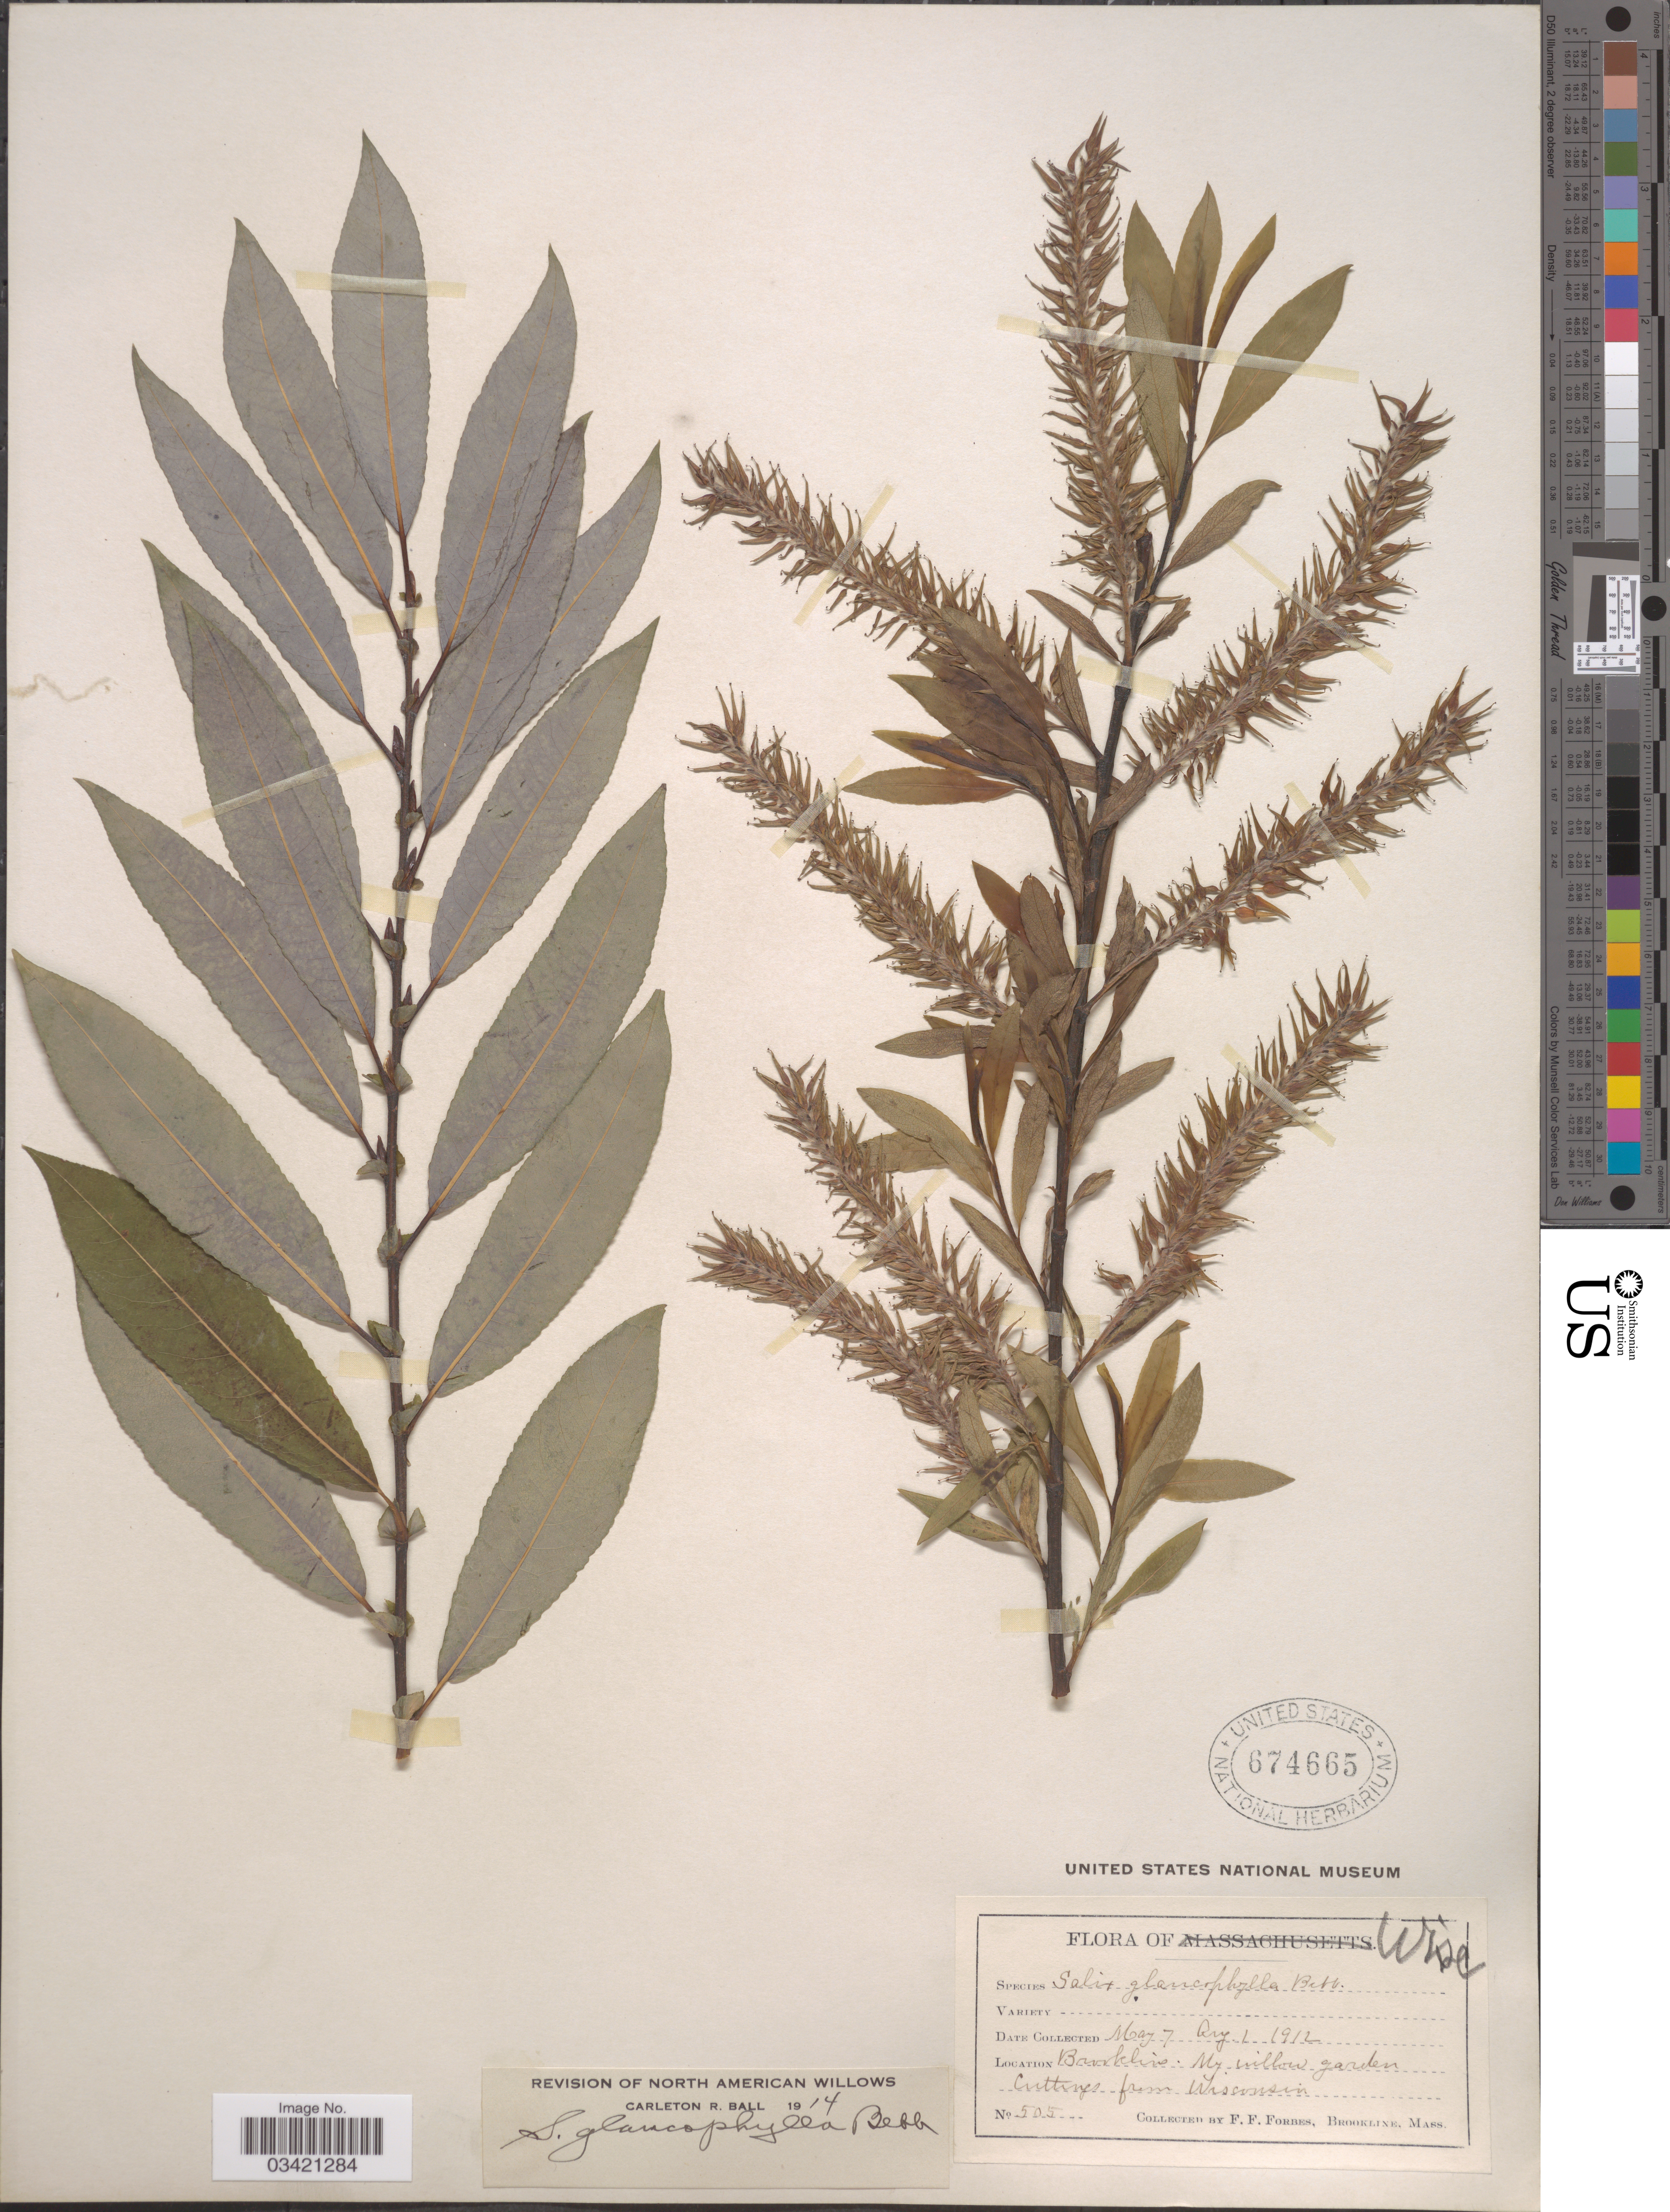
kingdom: Plantae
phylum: Tracheophyta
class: Magnoliopsida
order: Malpighiales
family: Salicaceae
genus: Salix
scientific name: Salix glaucophylla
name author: Andersson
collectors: F. Forbes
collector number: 505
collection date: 1912-05-07/1912-08-01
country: United States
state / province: Wisconsin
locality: Brookline. My willow garden.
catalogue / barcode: US 674665